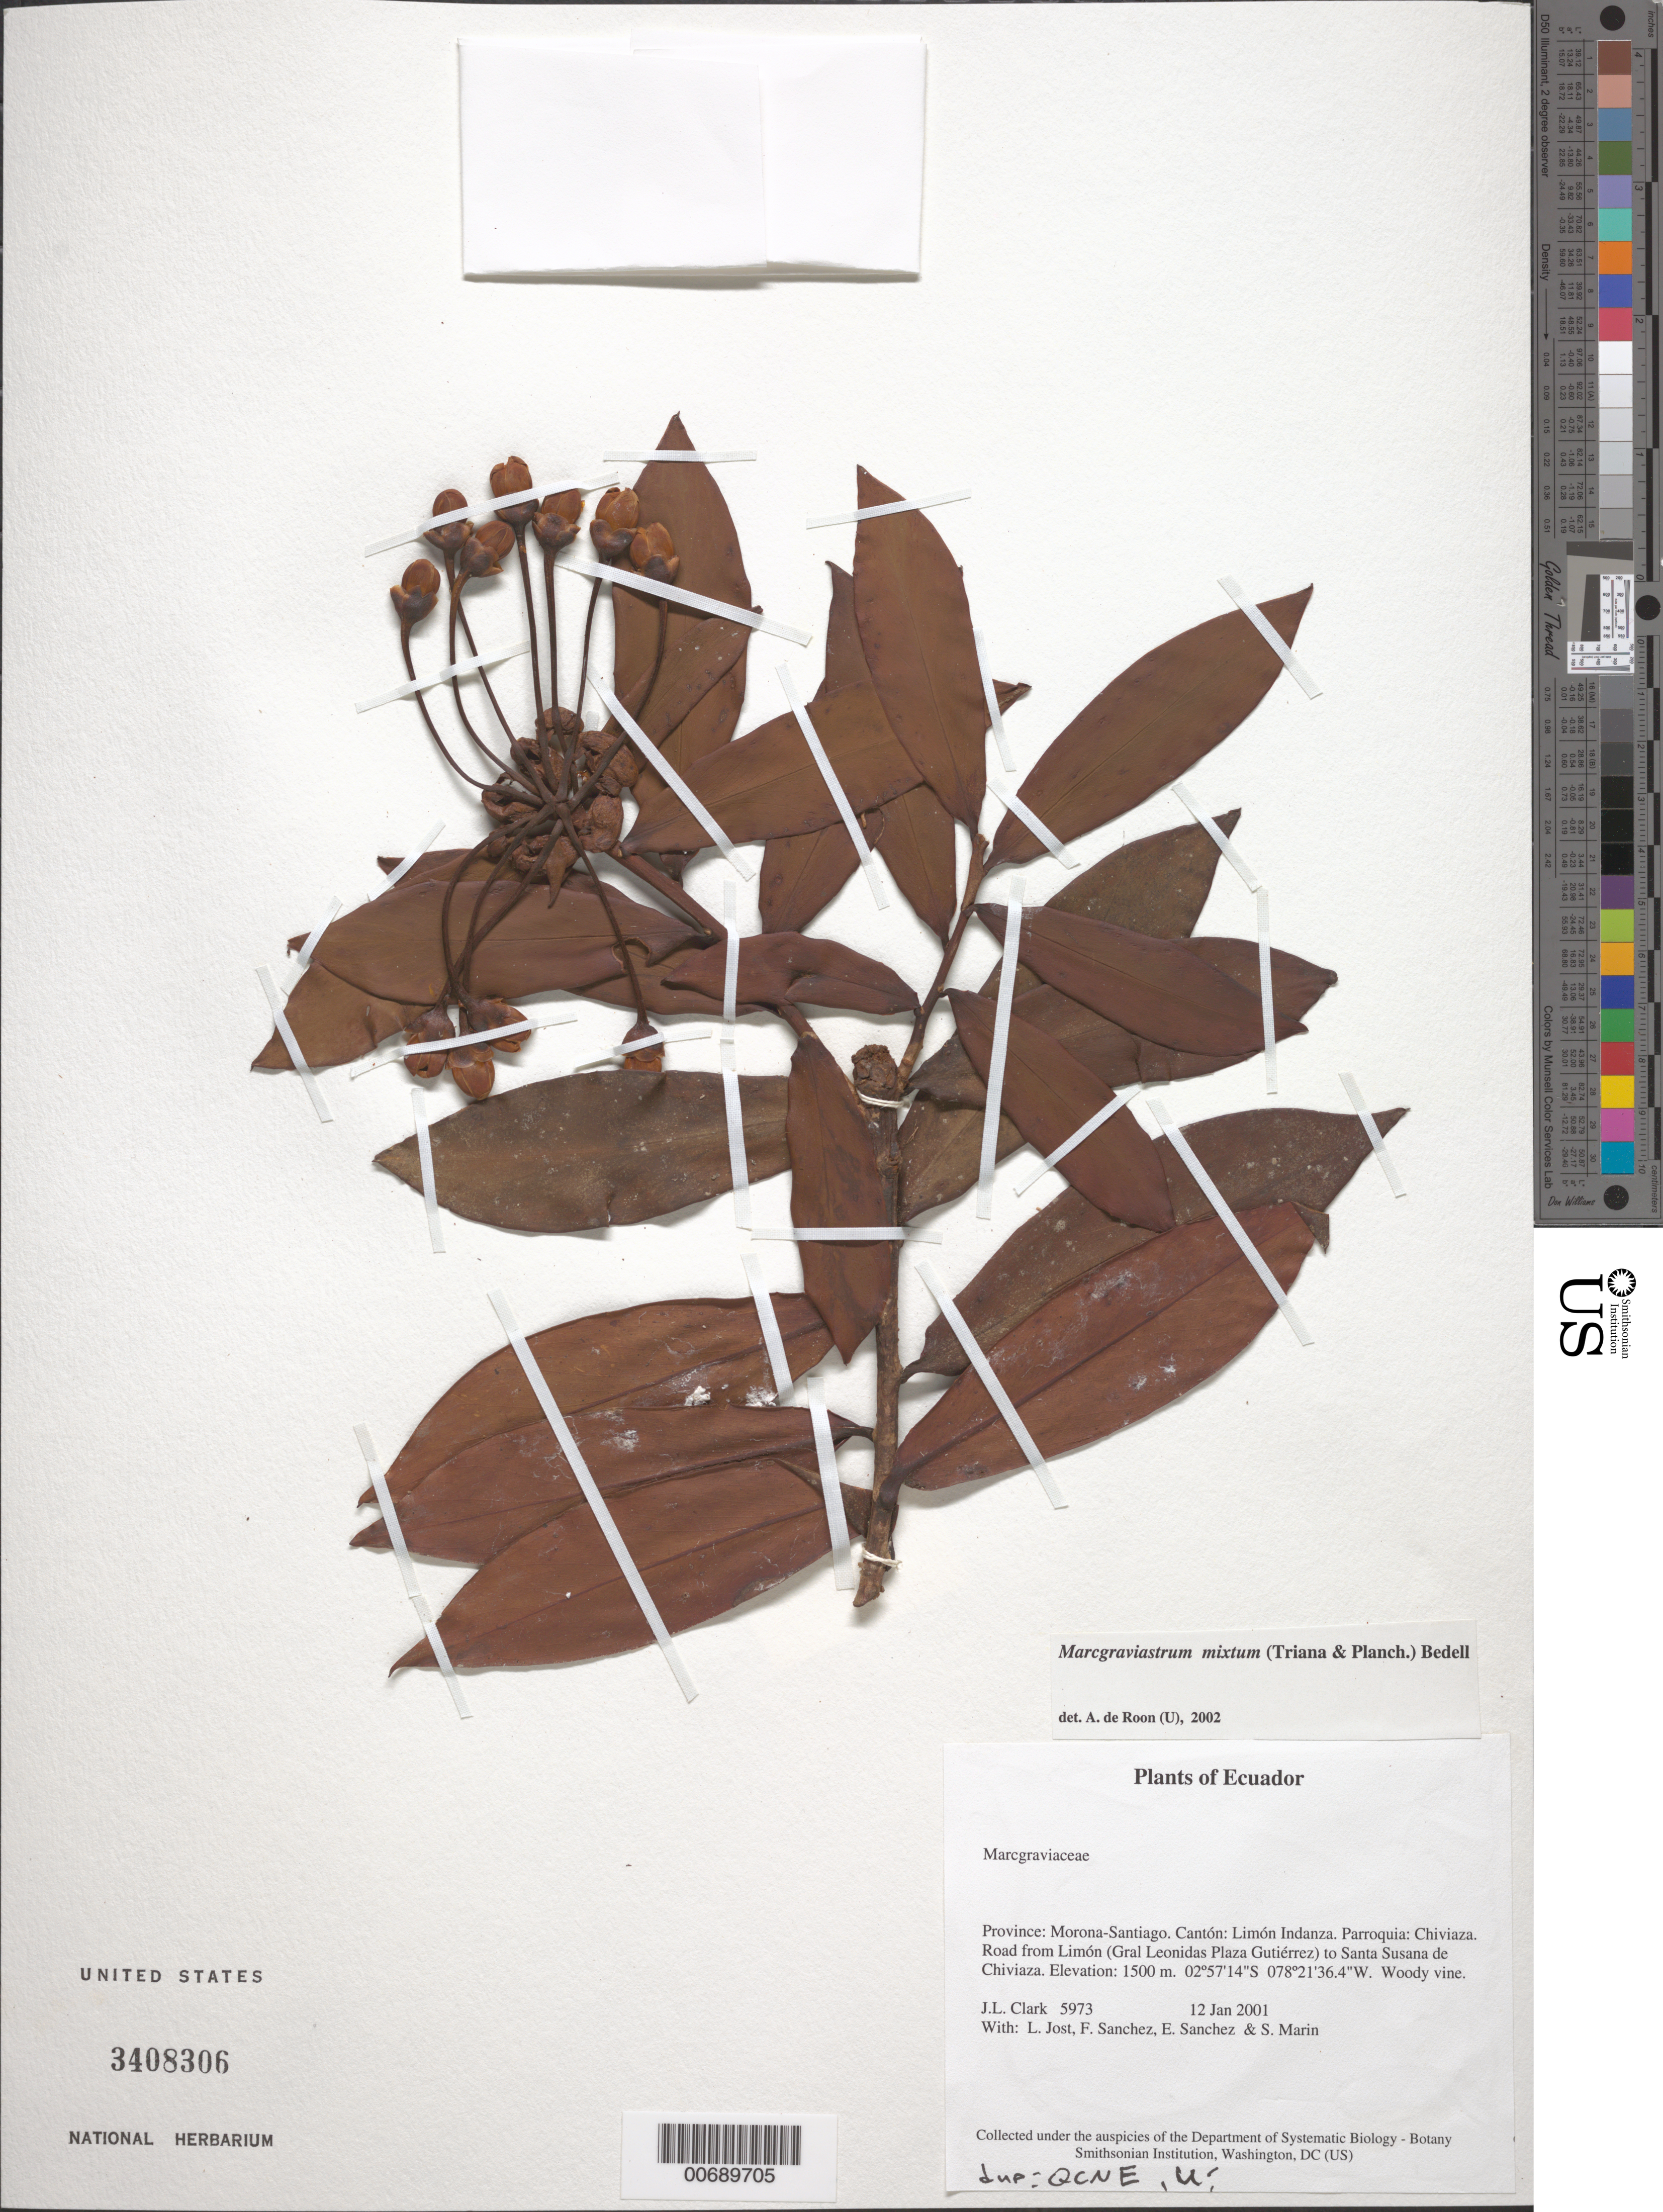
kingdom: Plantae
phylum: Tracheophyta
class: Magnoliopsida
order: Ericales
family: Marcgraviaceae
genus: Marcgraviastrum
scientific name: Marcgraviastrum mixtum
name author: (Triana & Planch.) Bedell ex de Roon & S. Dressler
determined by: de Roon, A. C.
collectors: J. L. Clark, L. Jost, F. Sanchez, E. Sanchez & S. Marin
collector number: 5973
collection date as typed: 12 Jan 2001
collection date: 2001-01-12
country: Ecuador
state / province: Morona-Santiago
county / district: Limón Indanza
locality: Parroquia: Chiviaza. Road from Limón (Gral Leonidas Plaza Gutiérrez) to Santa Susana de Chiviaza.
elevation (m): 1500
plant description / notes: QCNE, U, US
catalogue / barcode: US 3408306